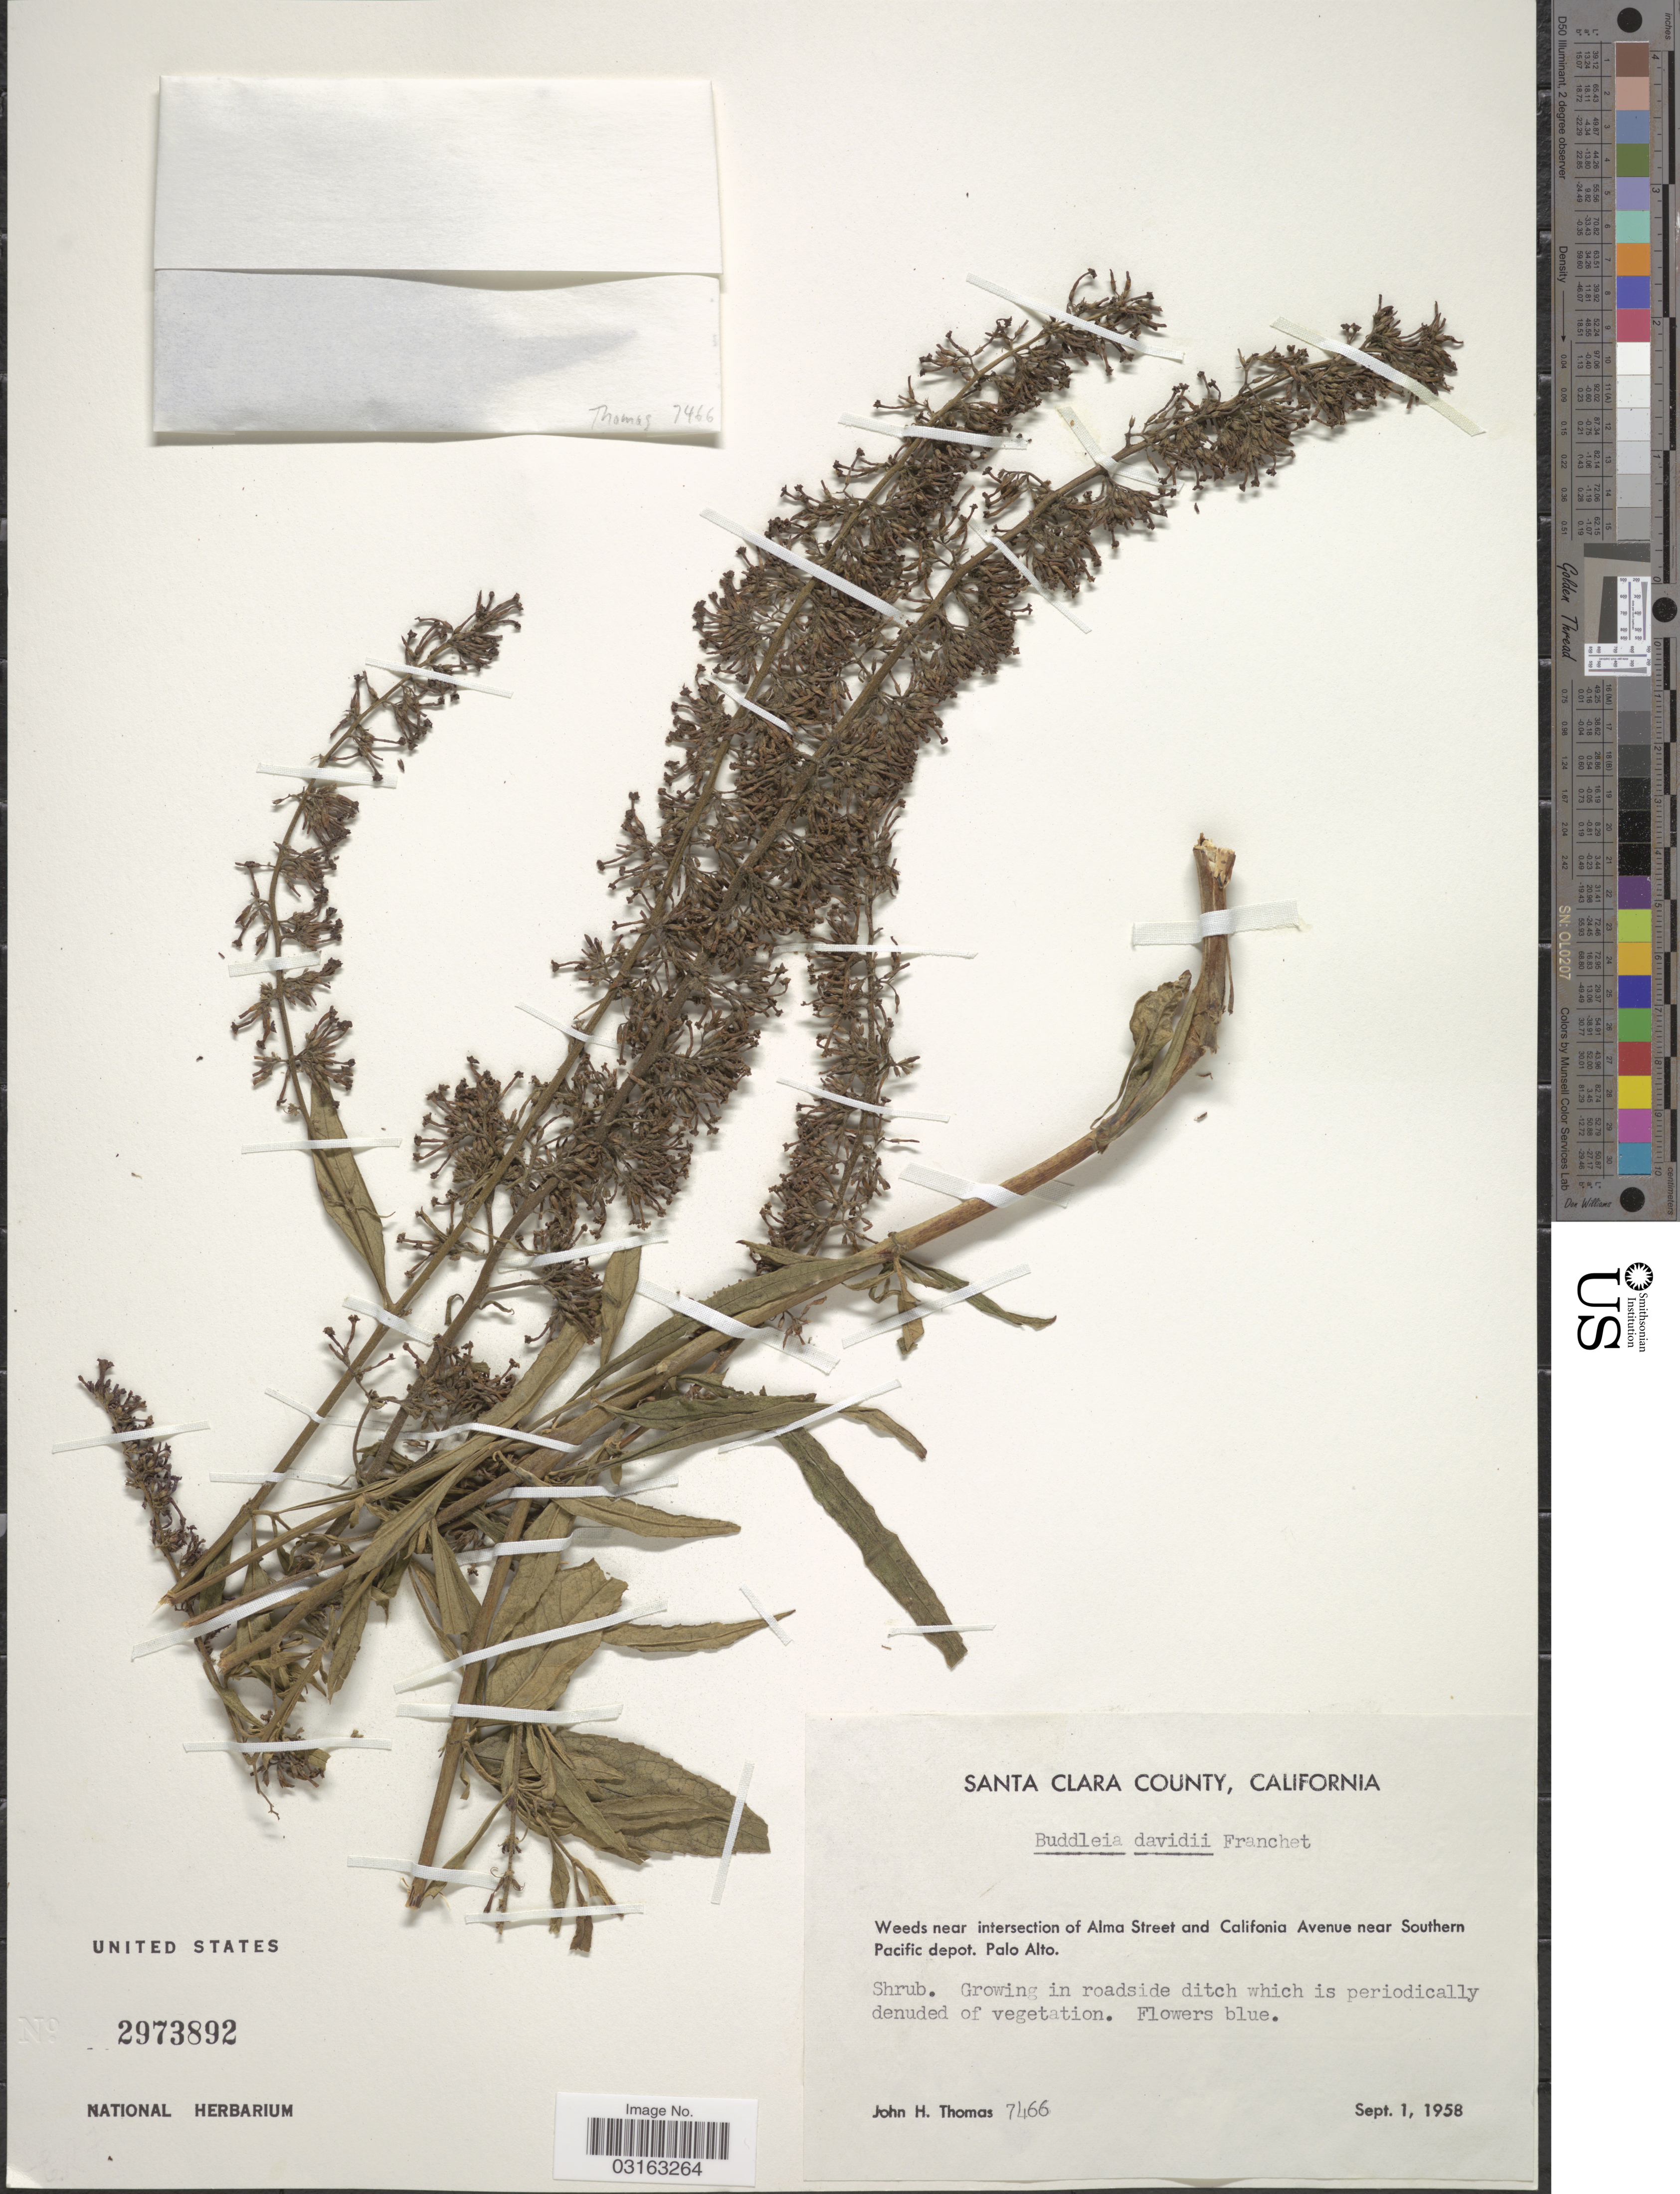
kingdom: Plantae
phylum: Tracheophyta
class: Magnoliopsida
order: Lamiales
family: Scrophulariaceae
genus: Buddleja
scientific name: Buddleja davidii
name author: Franch.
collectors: J. H. Thomas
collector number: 7466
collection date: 1958-09-01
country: United States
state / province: California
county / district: Santa Clara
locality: Santa Clara County. Near intersection of Alma Street and Califonia Avenue near Southern Pacific depot. Palo Alto.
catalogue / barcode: US 2973892